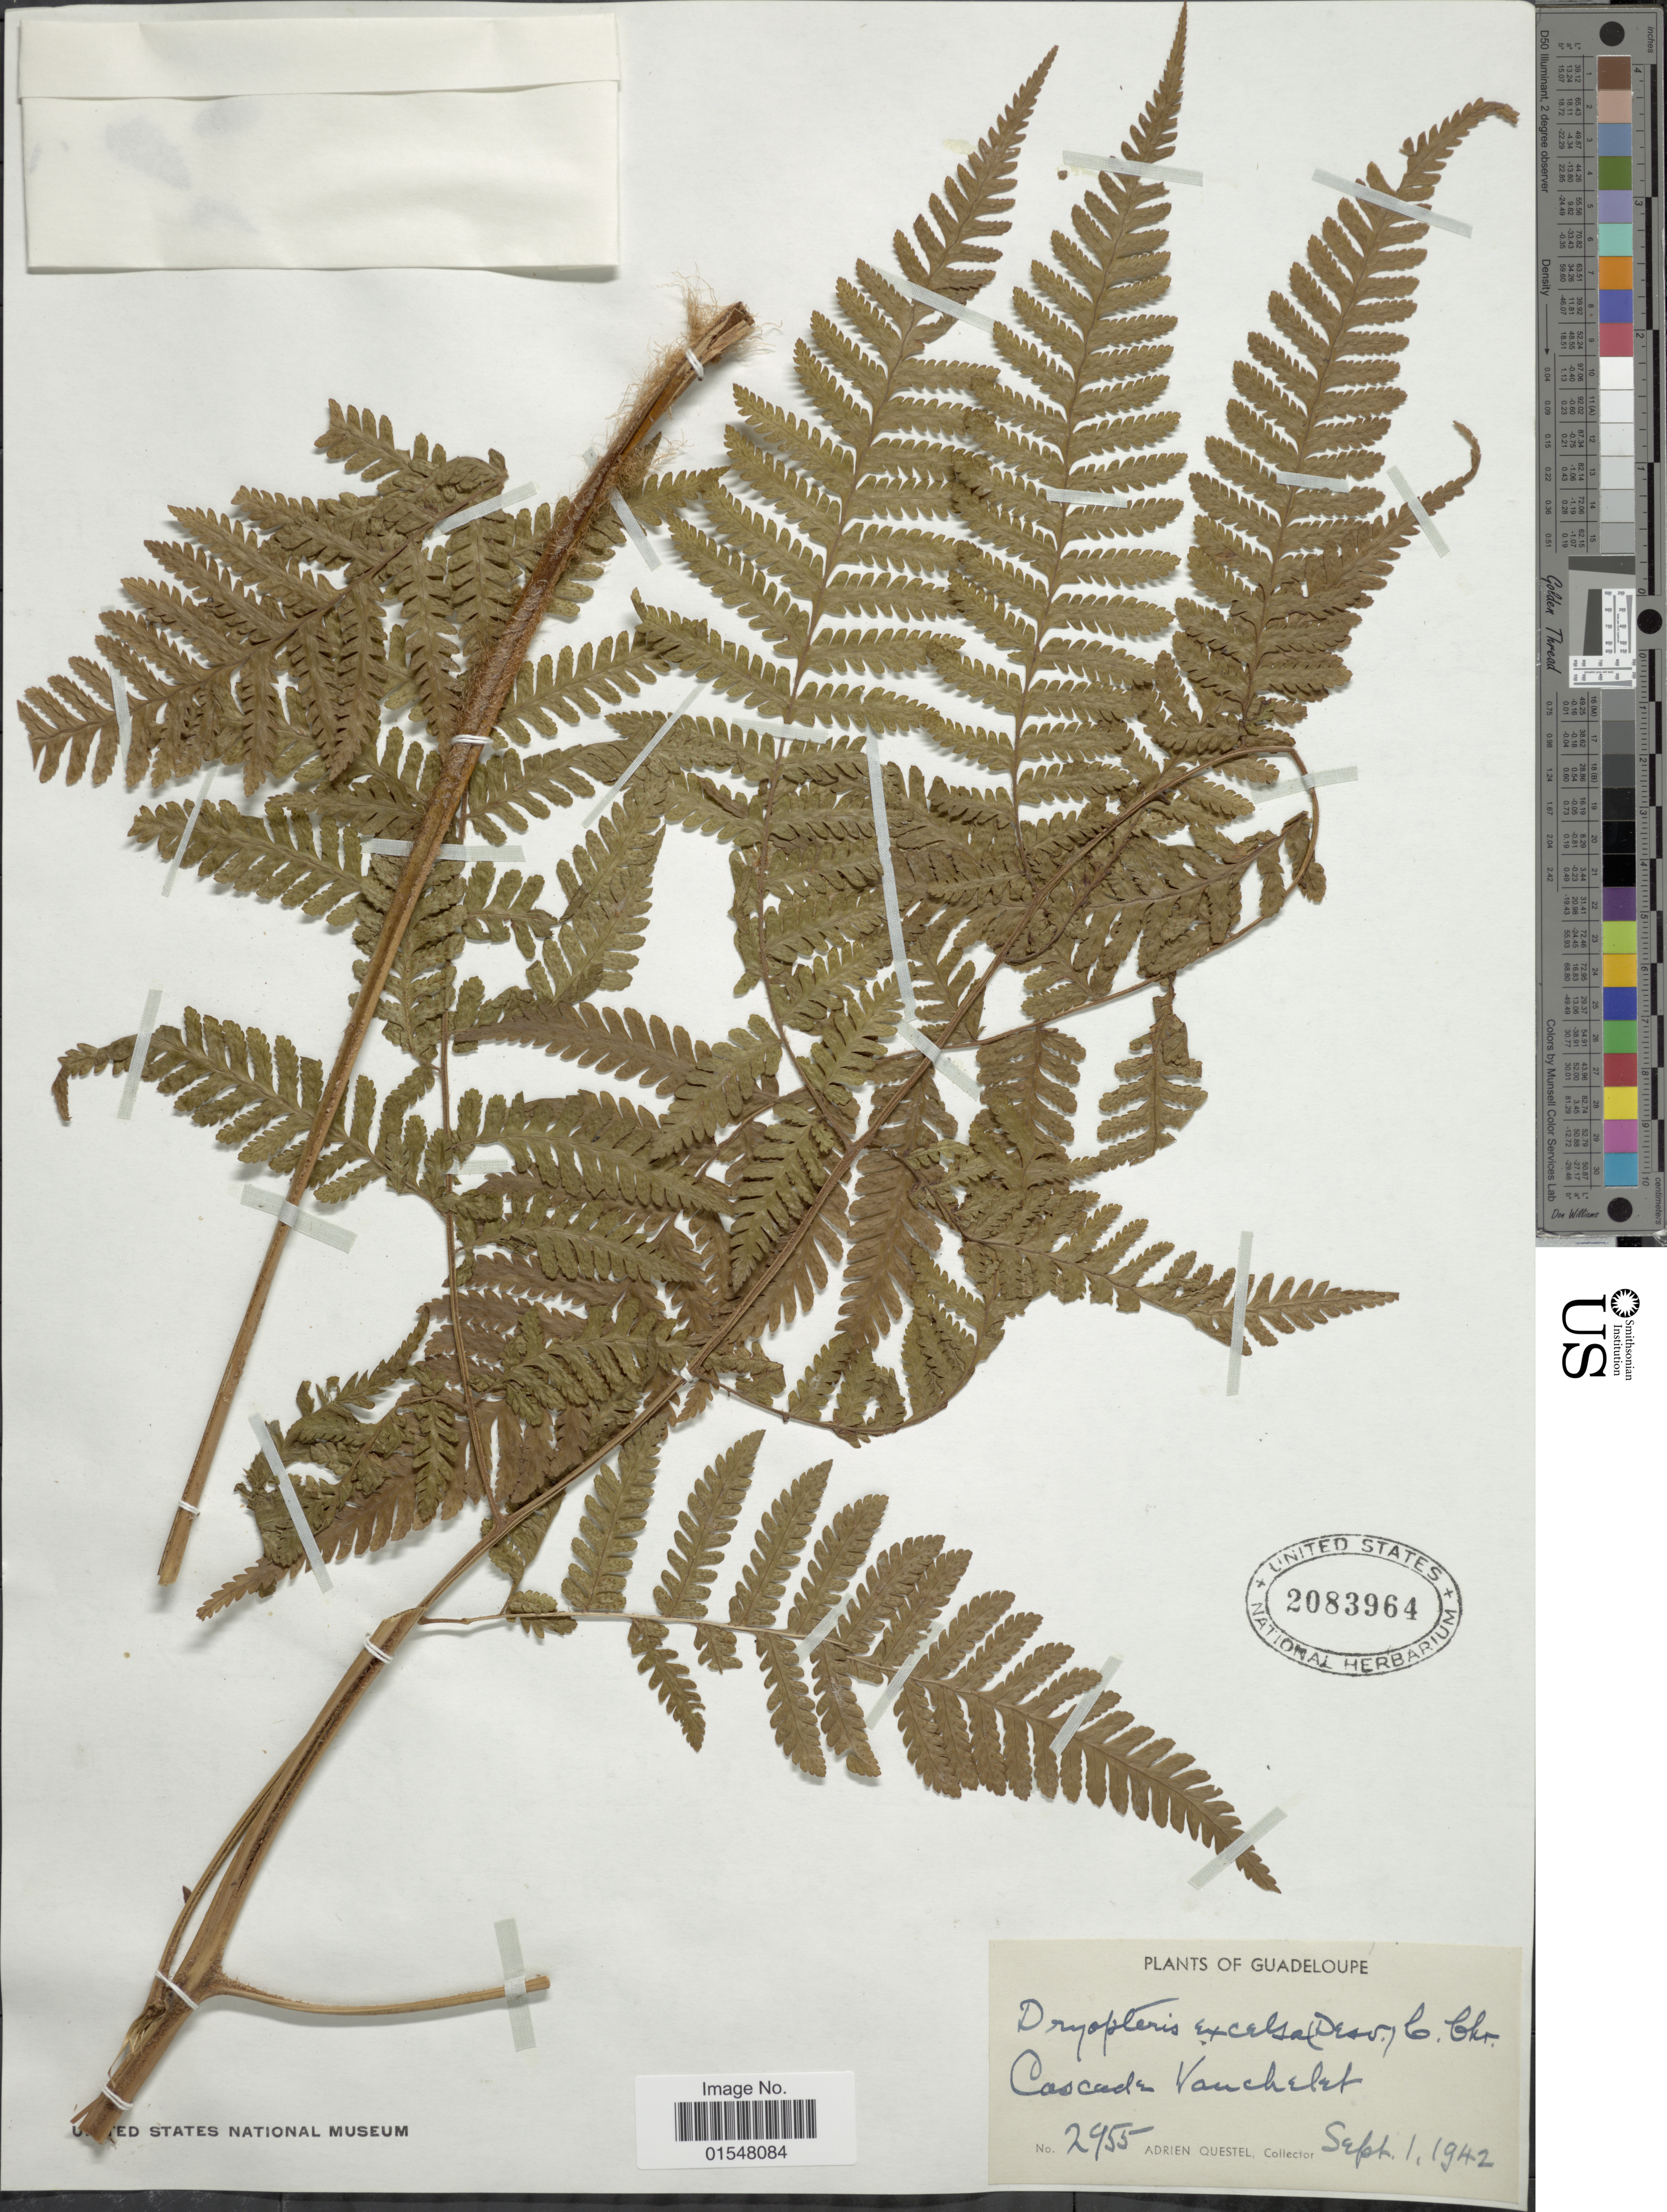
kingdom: Plantae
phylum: Tracheophyta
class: Polypodiopsida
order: Polypodiales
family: Dryopteridaceae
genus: Ctenitis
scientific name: Ctenitis excelsa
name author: (Desv.) Proctor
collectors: A. Questel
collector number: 2955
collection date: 1942-09-01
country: Guadeloupe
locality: Cascade Vauchelet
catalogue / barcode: US 2083964